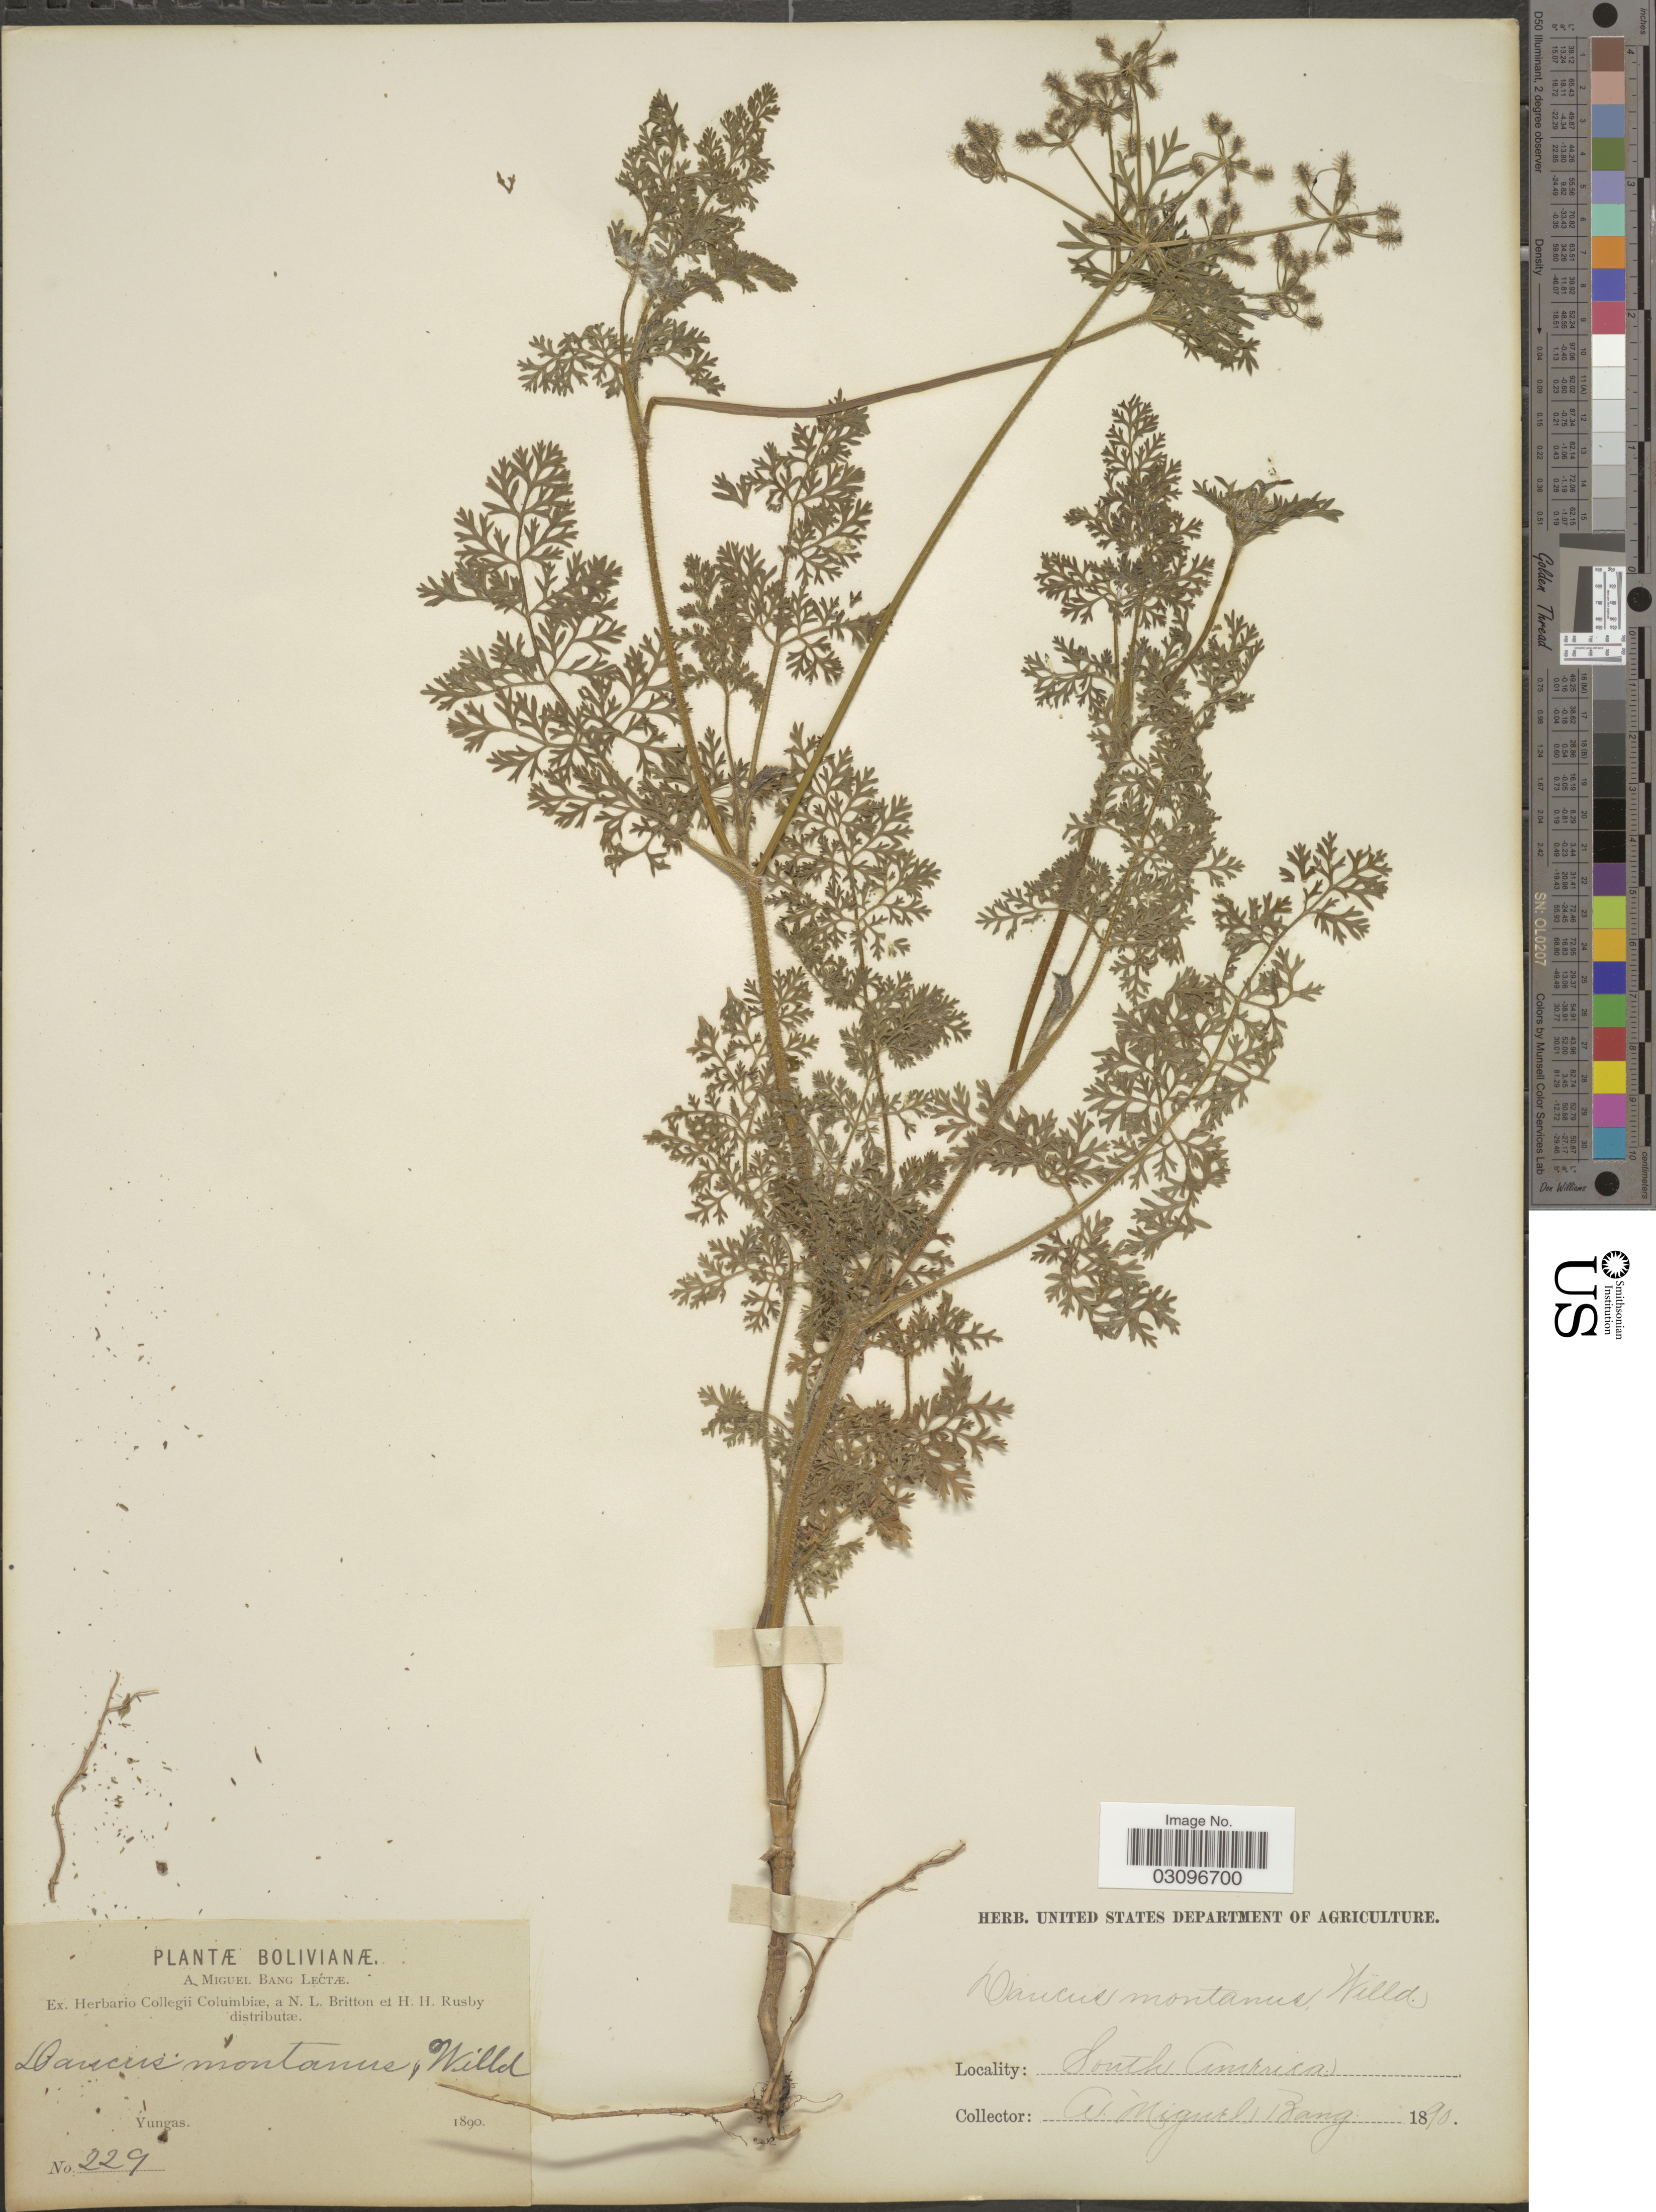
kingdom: Plantae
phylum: Tracheophyta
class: Magnoliopsida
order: Apiales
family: Apiaceae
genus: Daucus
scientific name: Daucus montanus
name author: Humb. & Bonpl. ex Spreng.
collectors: M. Bang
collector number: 229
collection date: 1890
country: Bolivia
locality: Yungas.